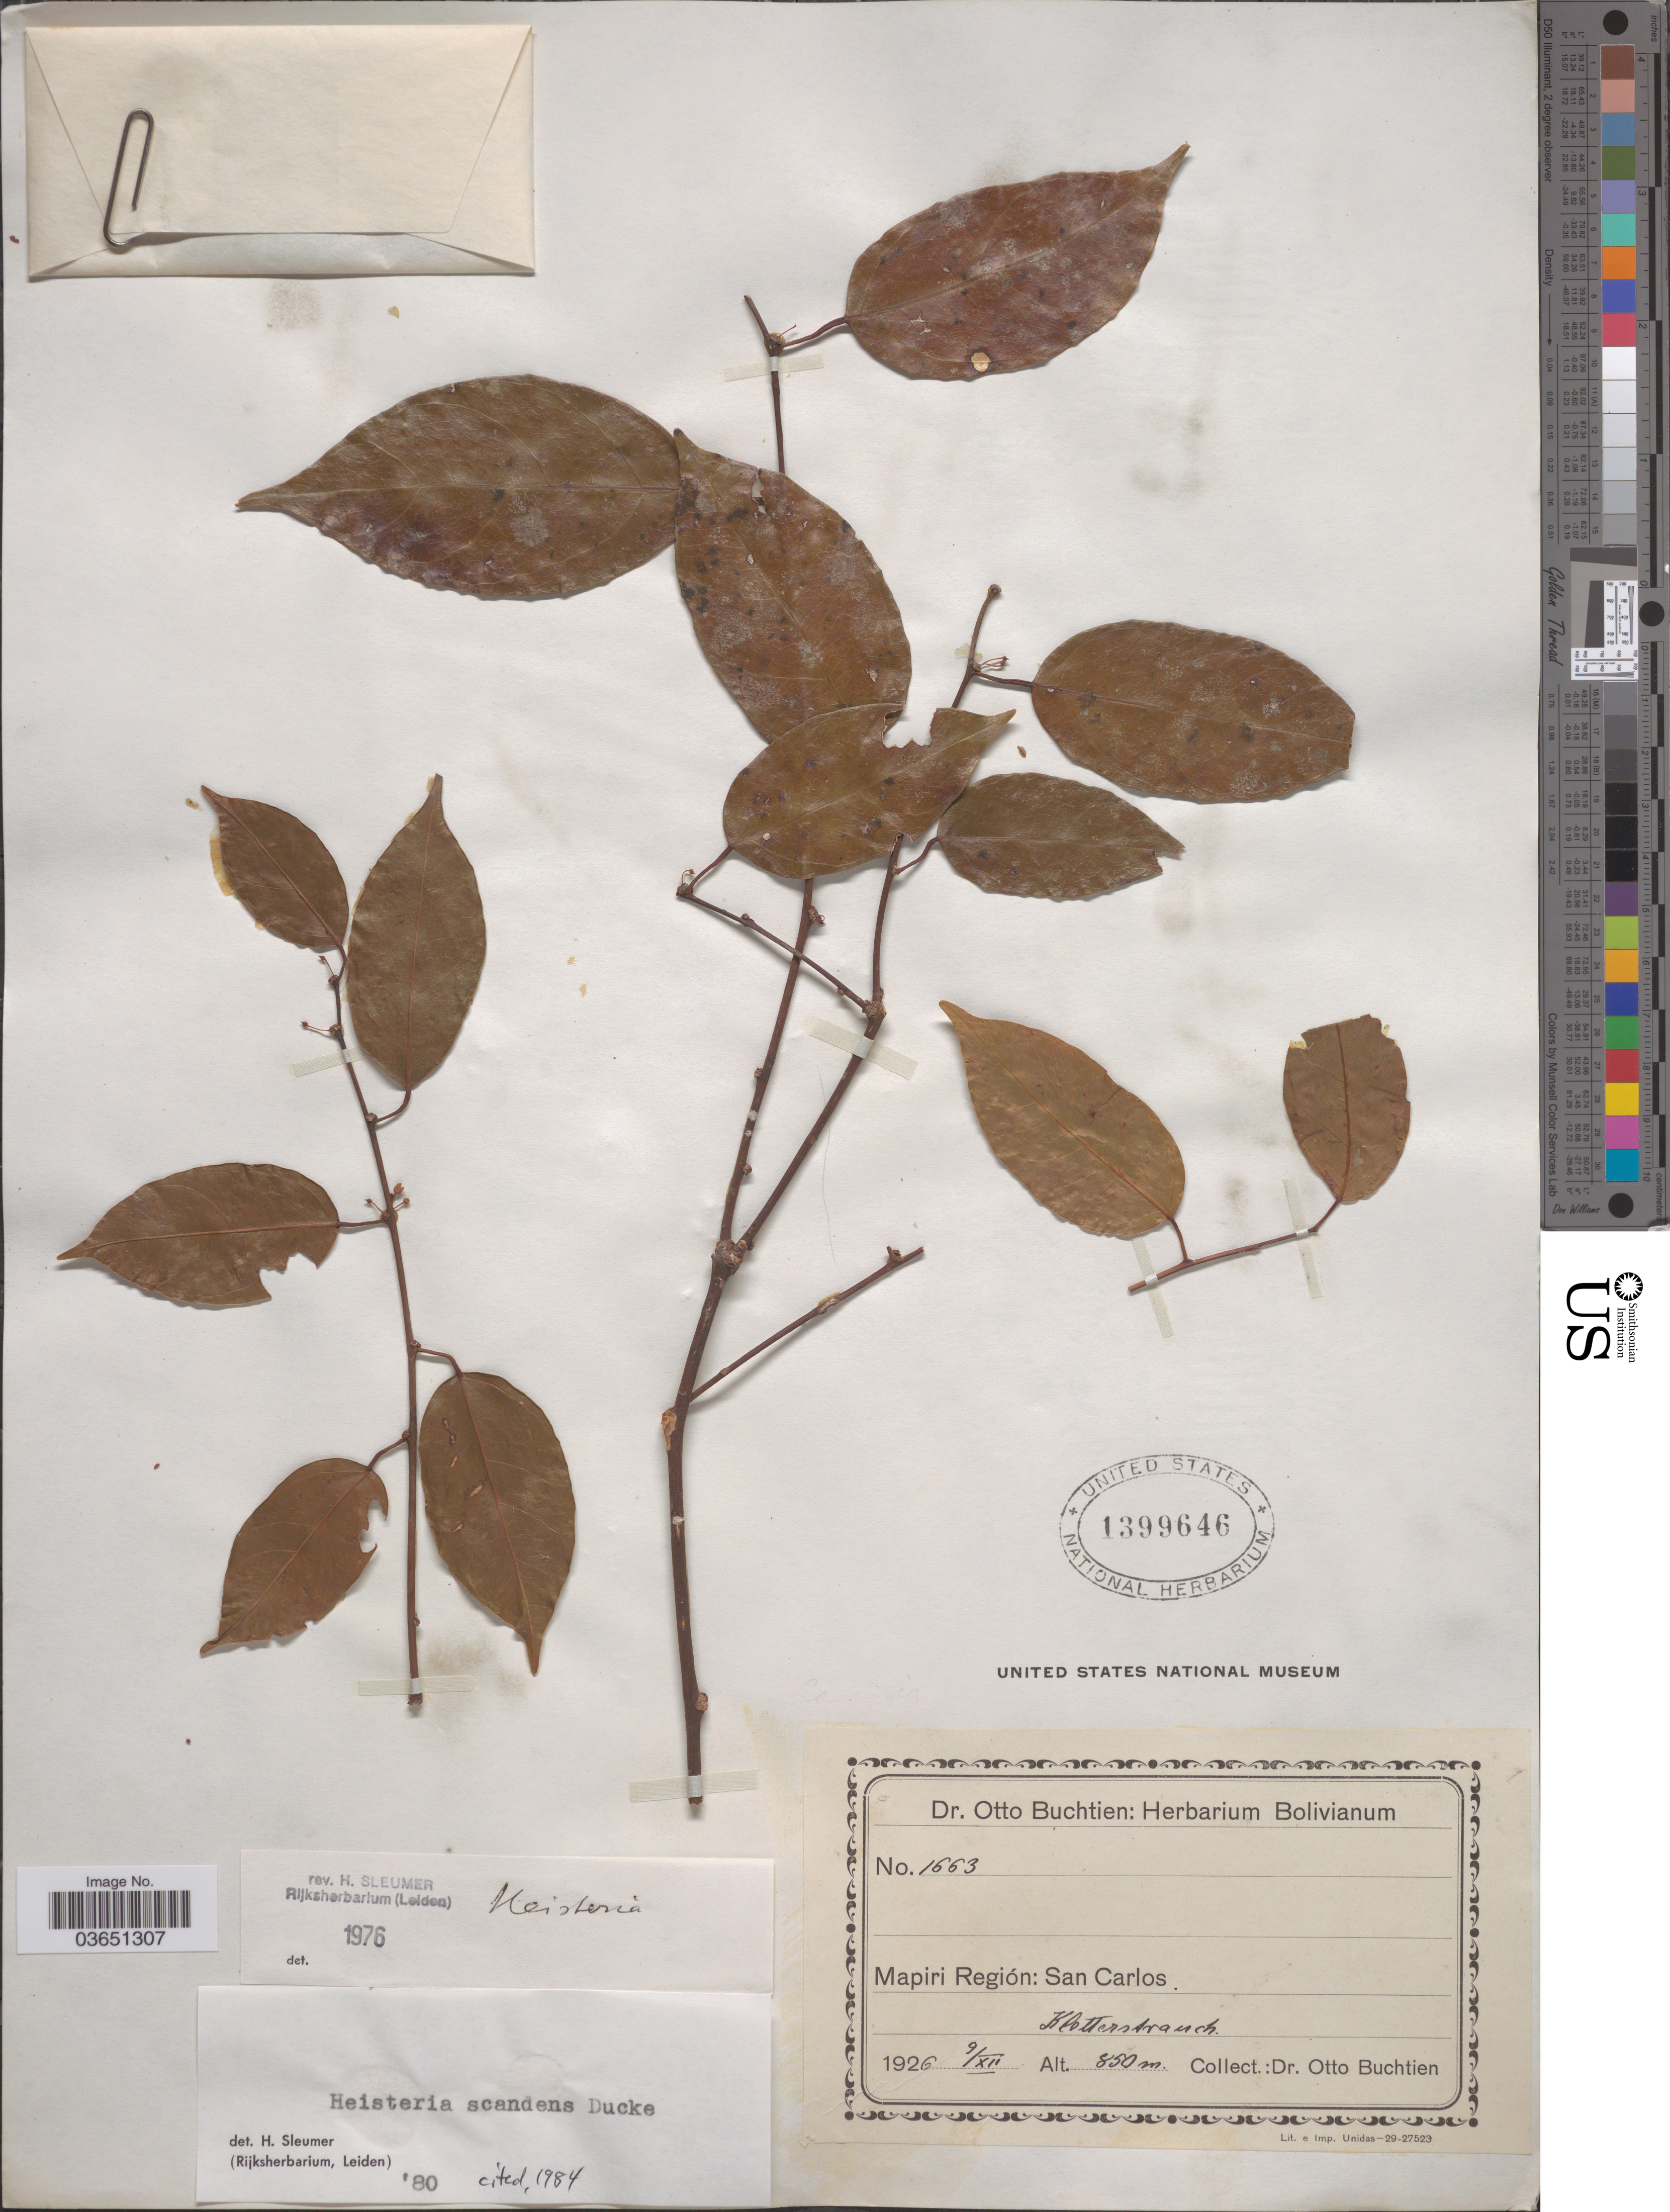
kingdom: Plantae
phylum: Tracheophyta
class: Magnoliopsida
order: Santalales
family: Erythropalaceae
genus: Heisteria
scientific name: Heisteria scandens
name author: Ducke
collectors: O. Buchtien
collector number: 1663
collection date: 1926-12-09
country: Bolivia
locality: Mapiri Región: San Carlos.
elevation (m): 850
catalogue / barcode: US 1399646